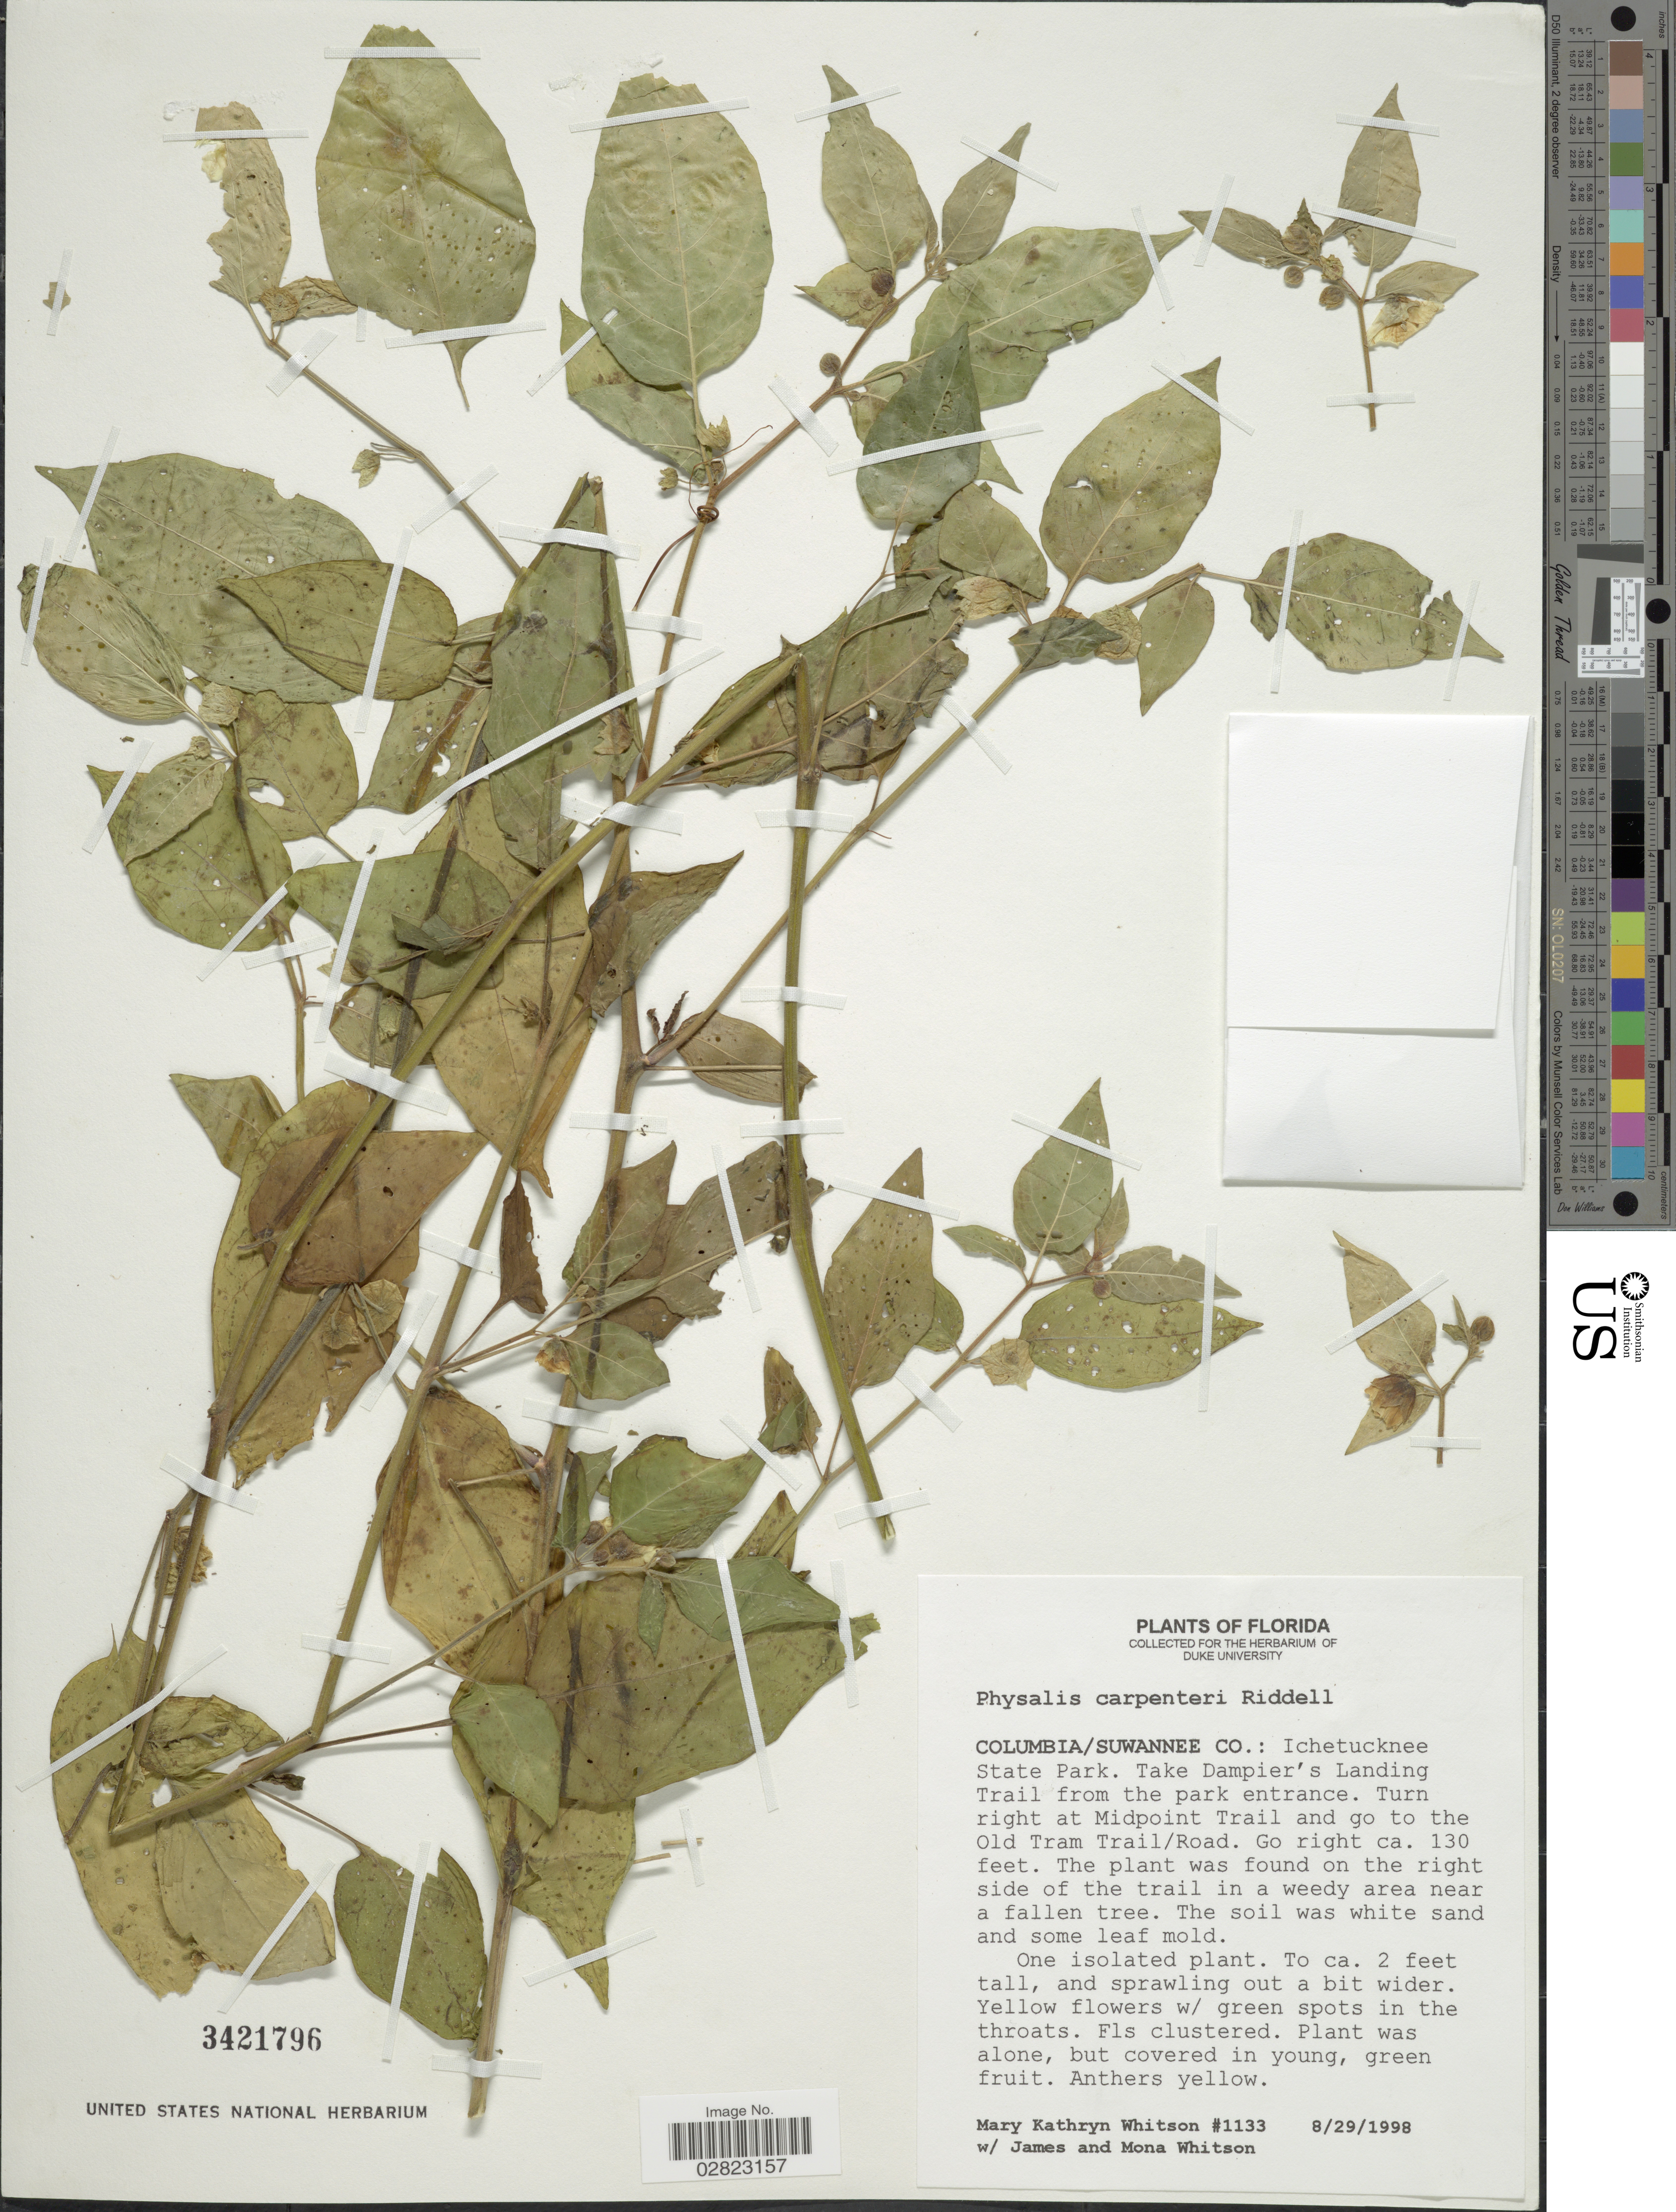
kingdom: Plantae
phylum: Tracheophyta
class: Magnoliopsida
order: Solanales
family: Solanaceae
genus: Physalis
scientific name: Physalis carpenteri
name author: Riddell ex Rydb.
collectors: M. Whitson, J. Whitson & M. Whitson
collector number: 1133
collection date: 1998-08-29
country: United States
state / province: Florida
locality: Columbia/Suwannee Co.: Ichetucknee State Park. Take Dampier's Landing Trail from the park entrance. Turn right at Midpoint Trail and go the Old Tram Trail/Road. Go right ca. 130 feet.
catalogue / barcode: US 3421796